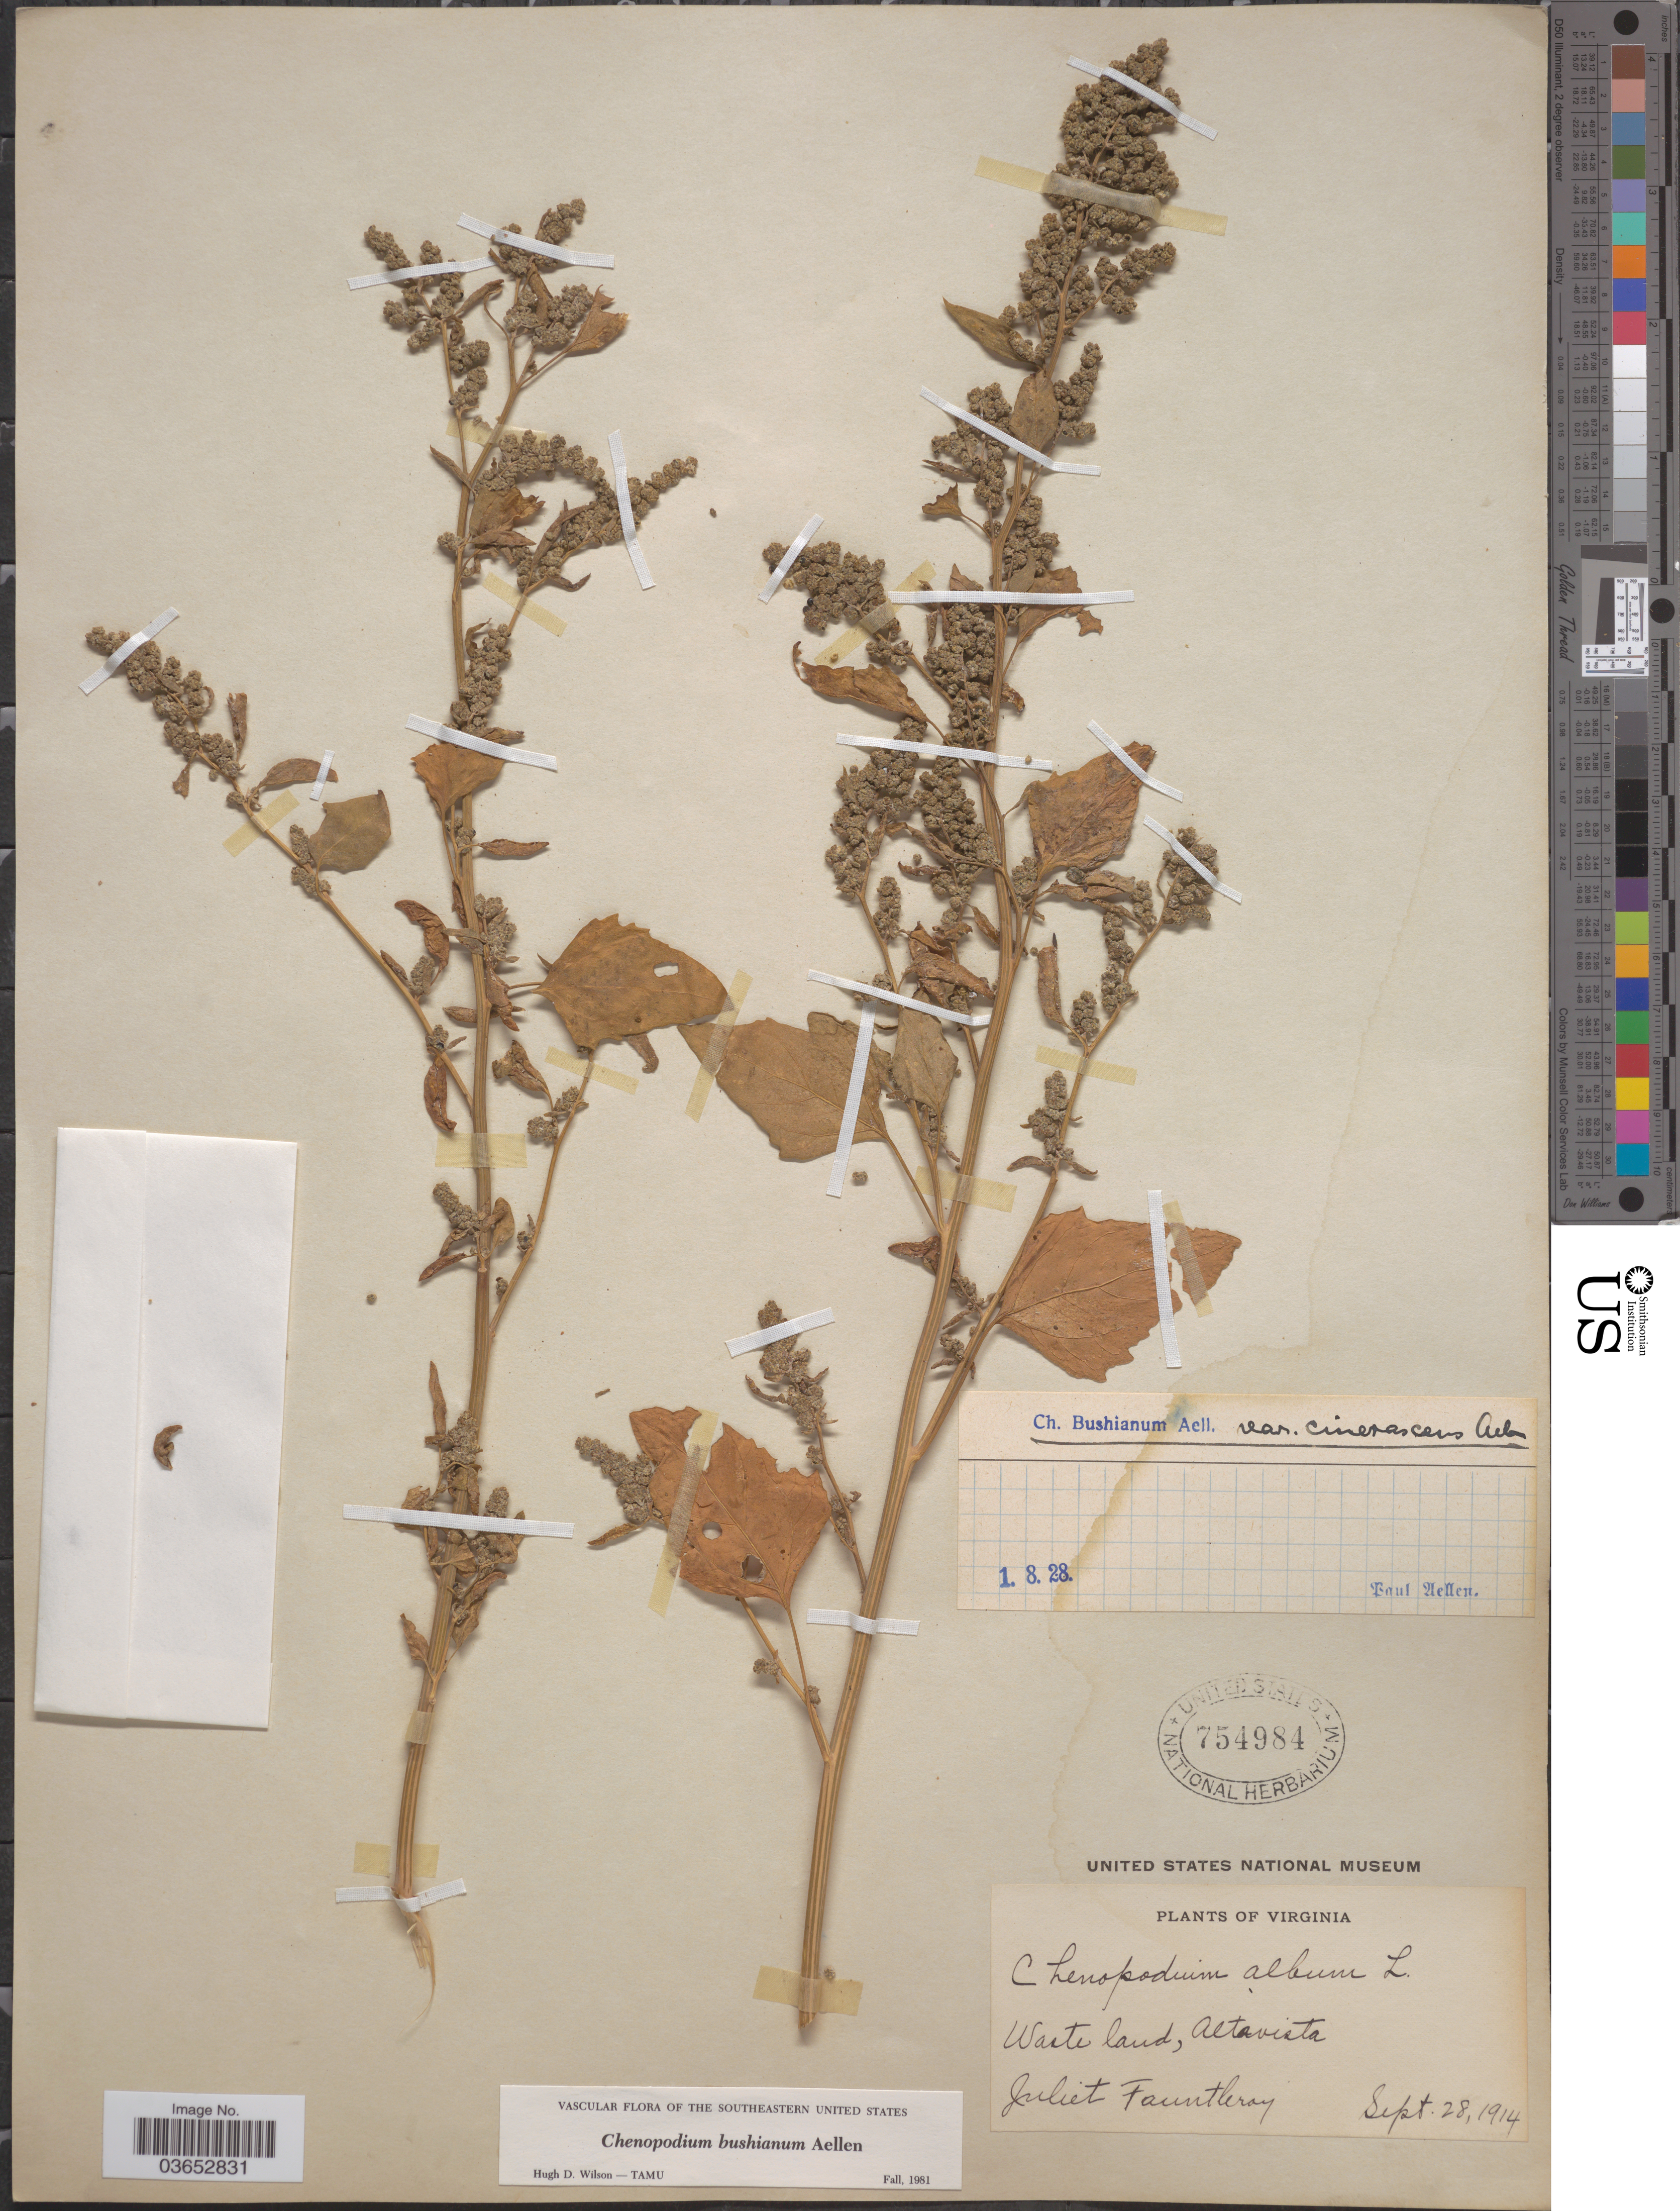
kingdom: Plantae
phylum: Tracheophyta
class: Magnoliopsida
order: Caryophyllales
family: Amaranthaceae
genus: Chenopodium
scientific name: Chenopodium bushianum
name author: Aellen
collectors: J. Fauntleroy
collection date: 1914-09-28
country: United States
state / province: Virginia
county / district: Campbell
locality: Altavista.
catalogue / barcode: US 754984